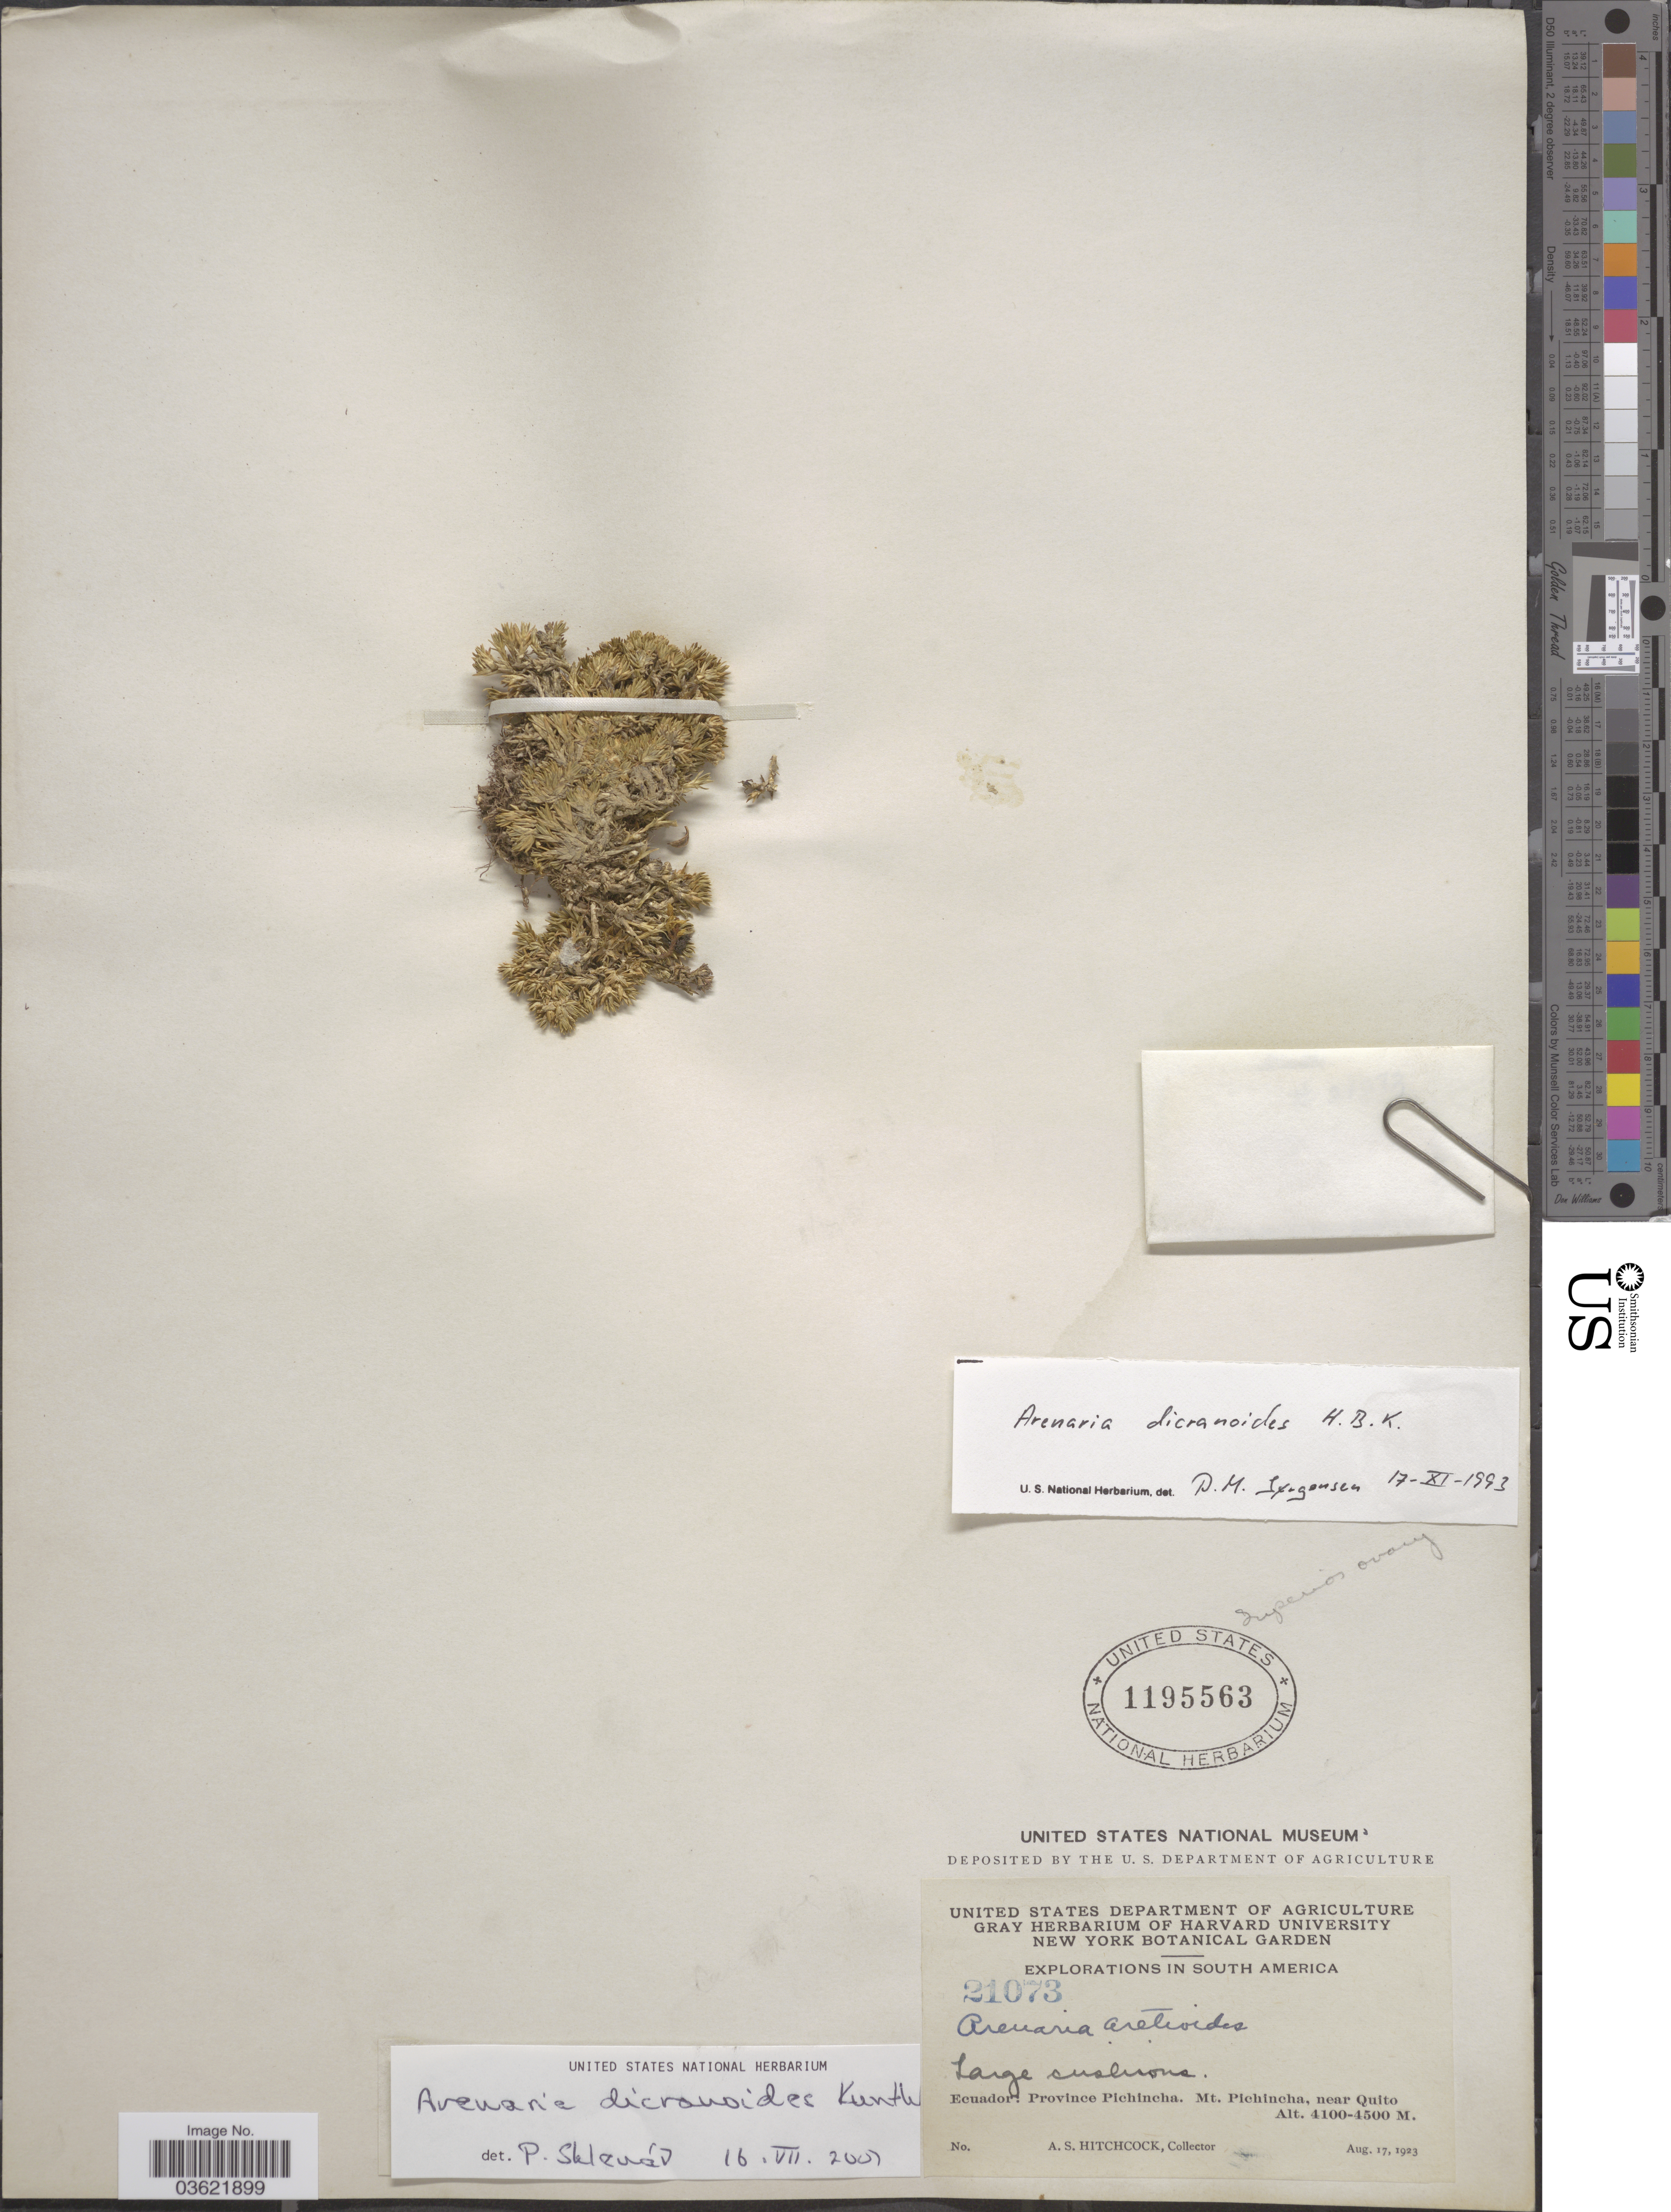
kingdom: Plantae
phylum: Tracheophyta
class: Magnoliopsida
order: Caryophyllales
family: Caryophyllaceae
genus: Arenaria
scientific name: Arenaria dicranoides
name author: Kunth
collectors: A. S. Hitchcock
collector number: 21073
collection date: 1923-08-17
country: Ecuador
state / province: Pichincha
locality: Mt. Pichincha, near Quito.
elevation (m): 4100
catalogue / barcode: US 1195563